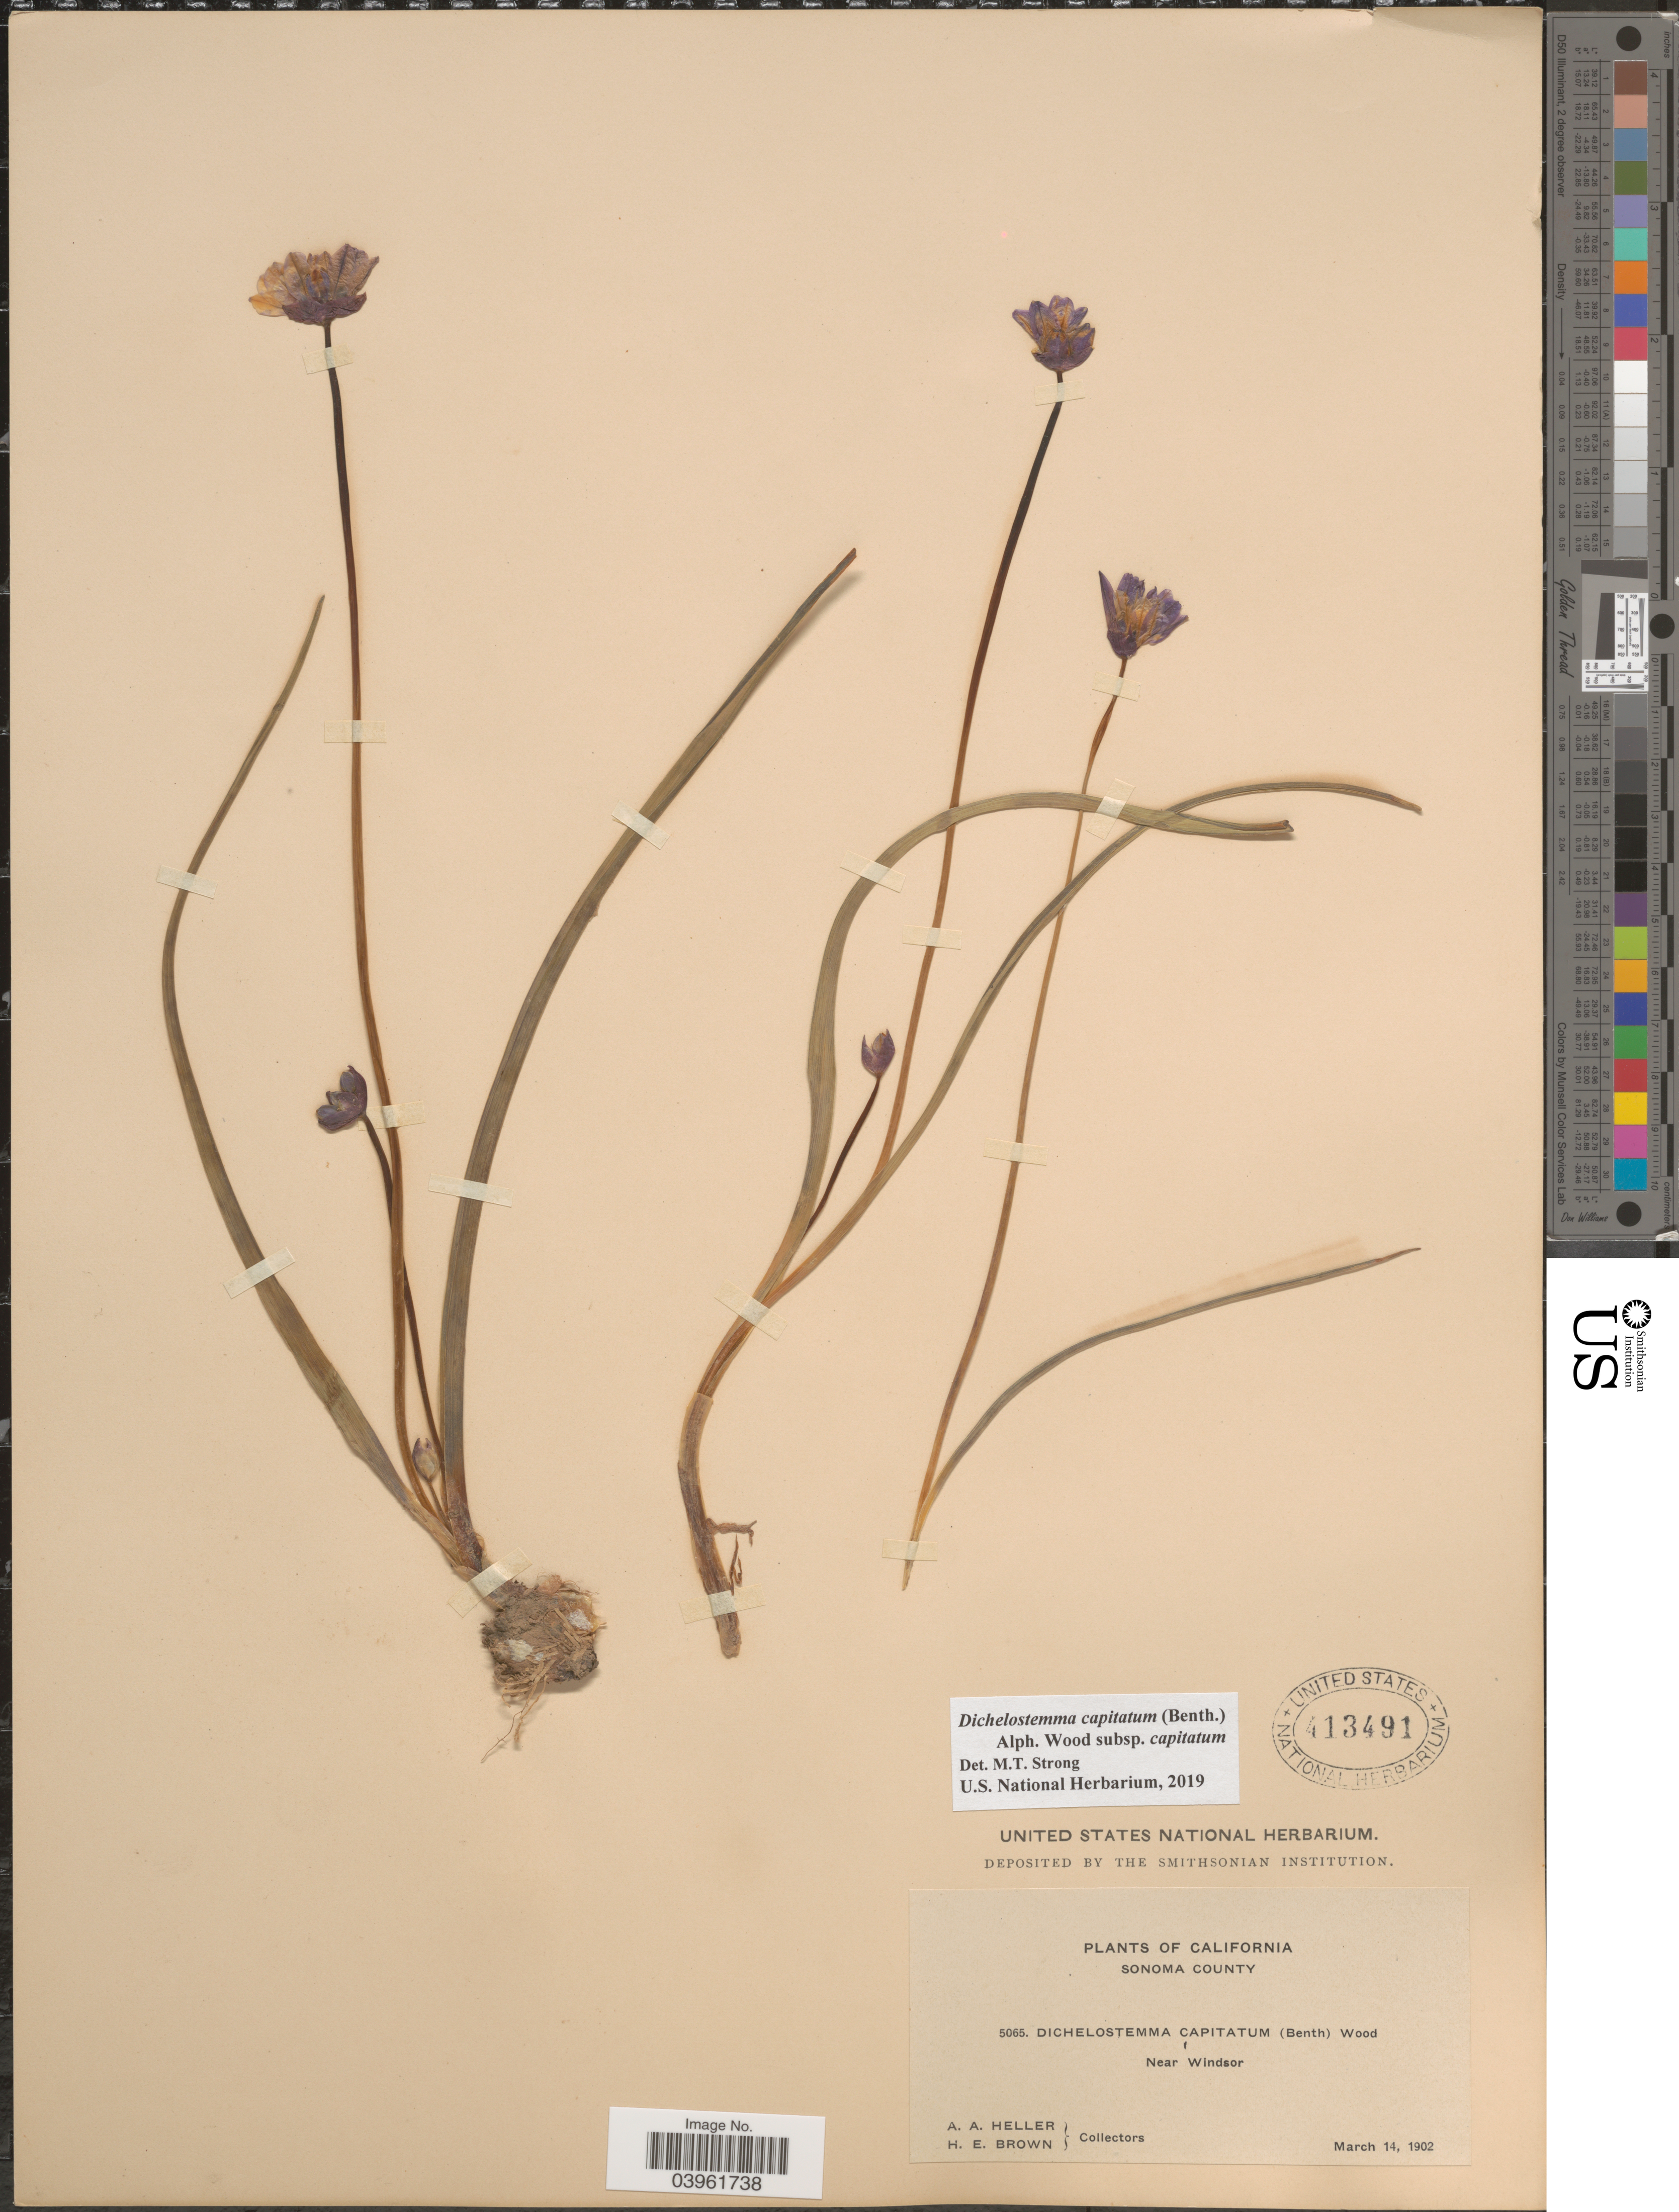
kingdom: Plantae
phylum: Tracheophyta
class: Liliopsida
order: Asparagales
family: Asparagaceae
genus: Dichelostemma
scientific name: Dichelostemma capitatum subsp. capitatum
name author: (Benth.) Alph. Wood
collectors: A. A. Heller & H. E. Brown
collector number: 5065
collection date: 1902-03-14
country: United States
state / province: California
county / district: Sonoma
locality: Sonoma County. Near Windsor.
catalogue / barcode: US 413491